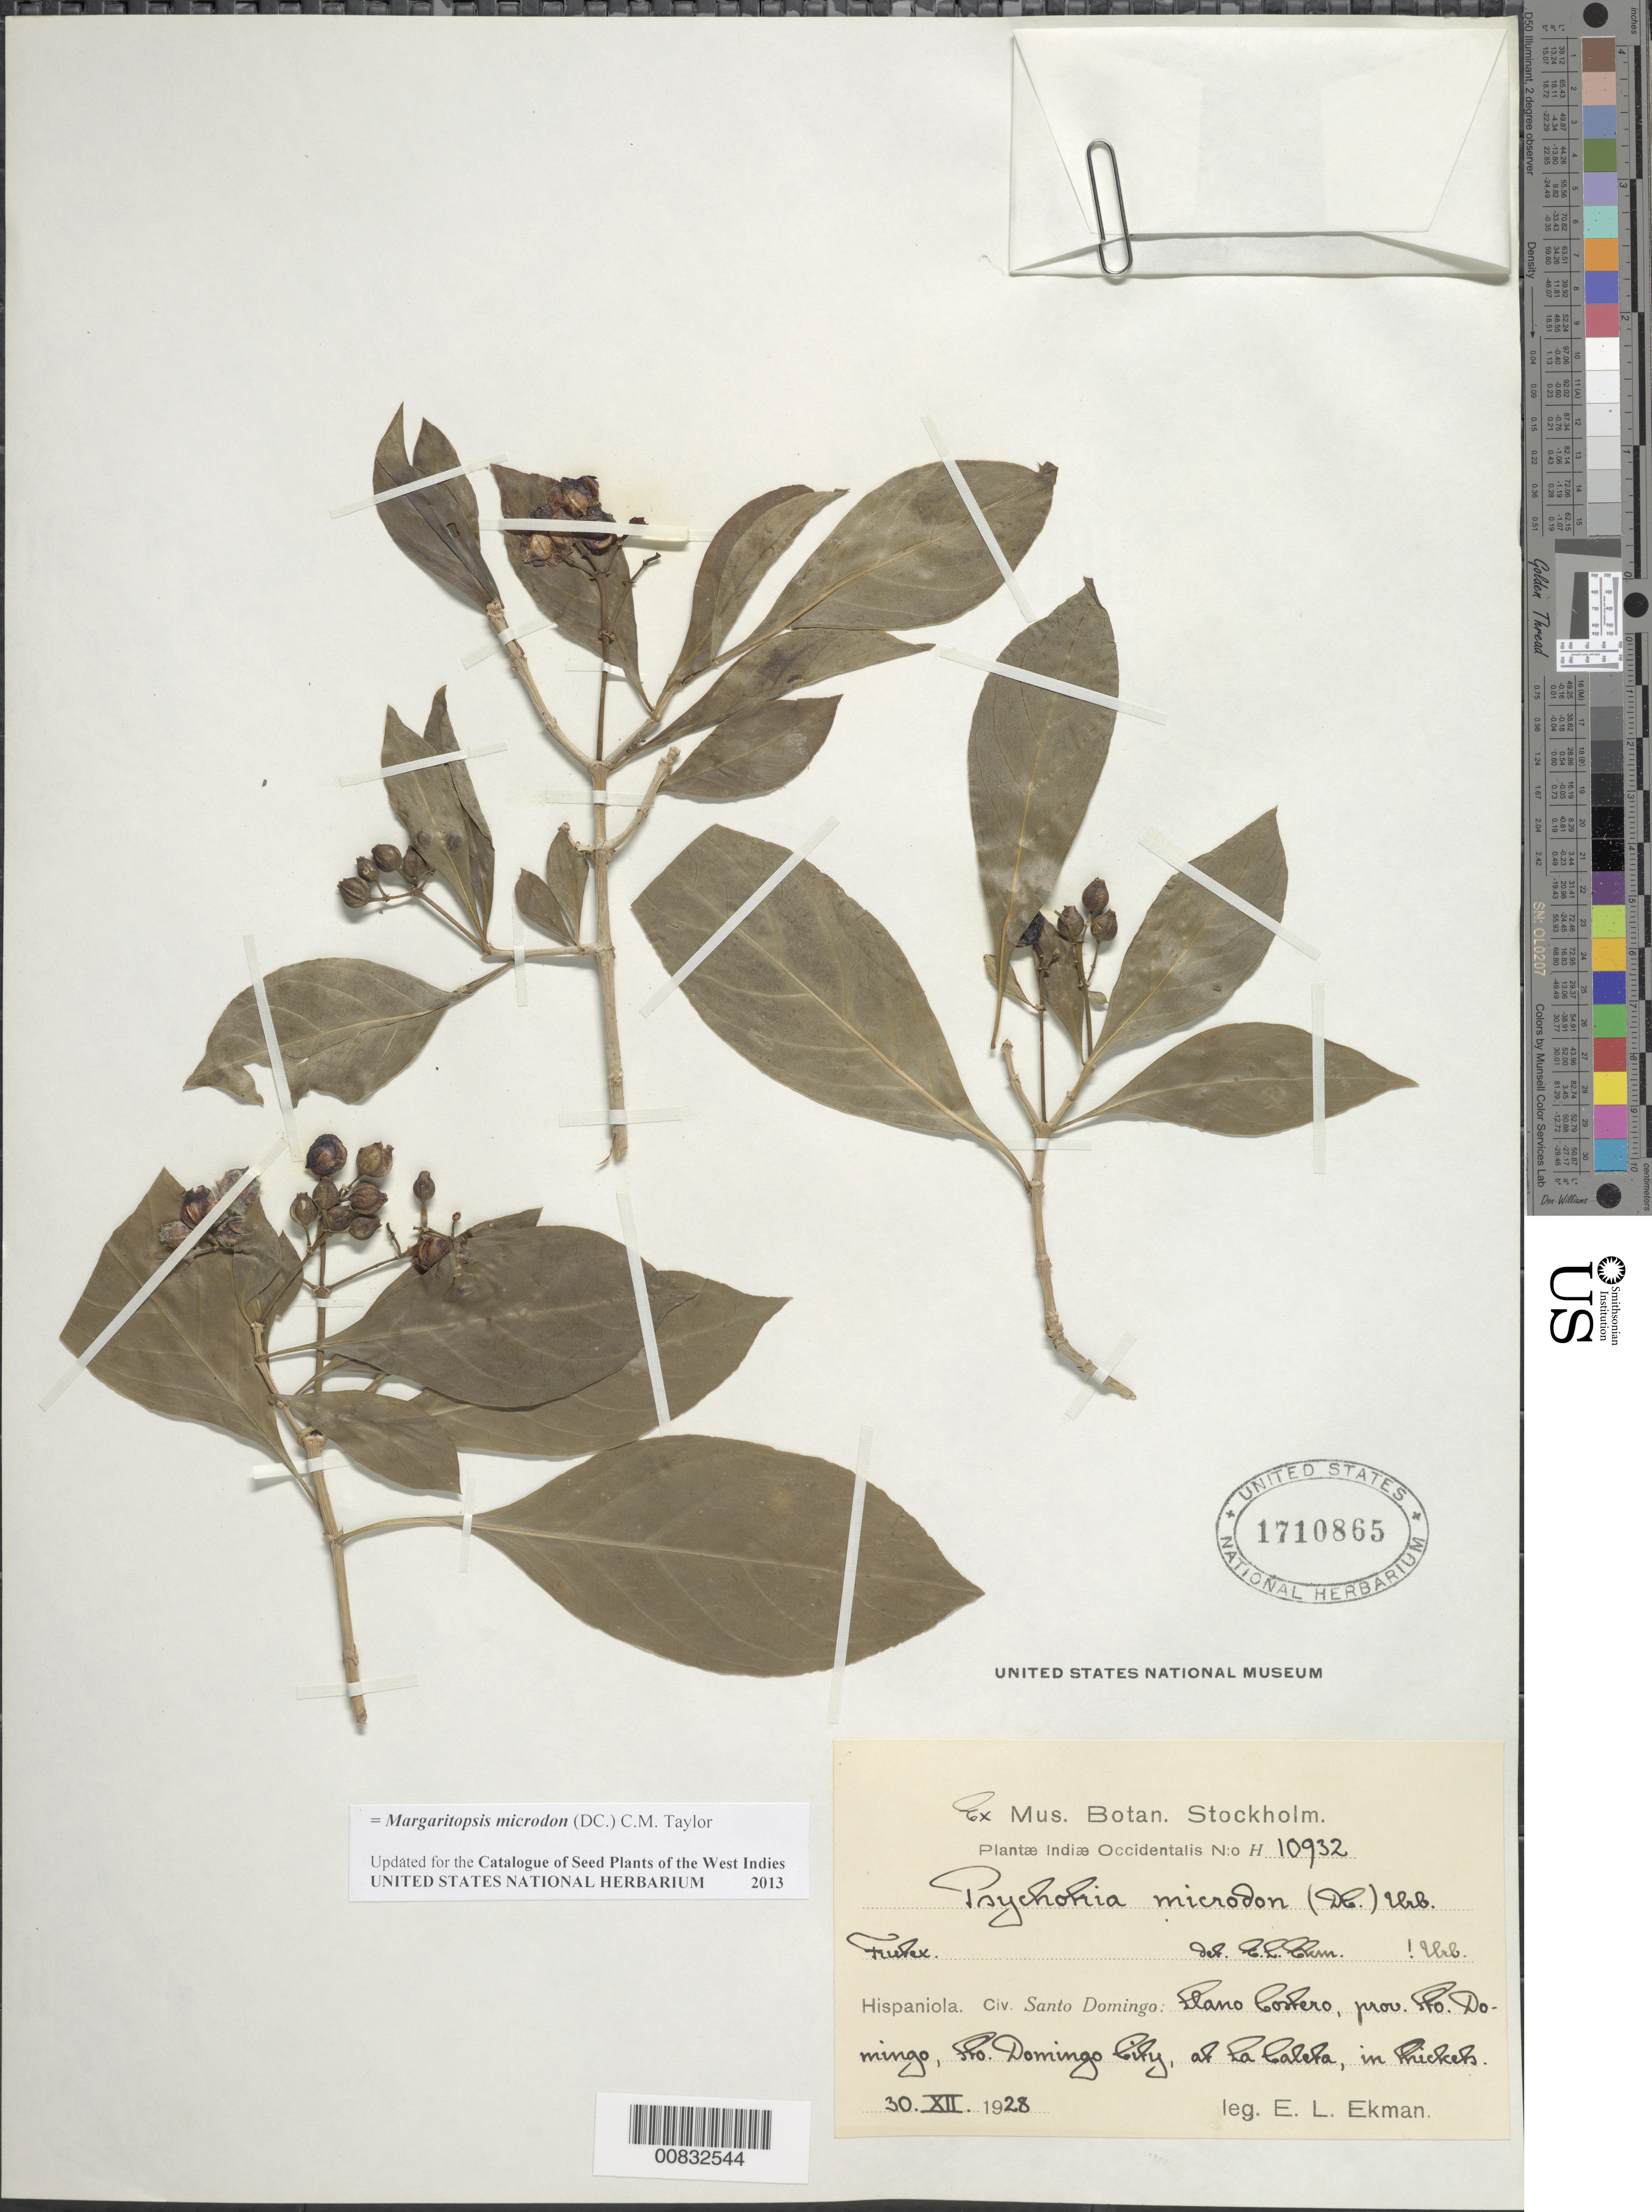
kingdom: Plantae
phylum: Tracheophyta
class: Magnoliopsida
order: Gentianales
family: Rubiaceae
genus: Margaritopsis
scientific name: Margaritopsis microdon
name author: (DC.) C.M. Taylor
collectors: E. L. Ekman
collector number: H 10932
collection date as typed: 30 Dec 1928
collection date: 1928-12-30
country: Dominican Republic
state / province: Distrito Nacional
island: Hispaniola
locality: Llano Costero, Santo Domingo City, at La Caleta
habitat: In thickets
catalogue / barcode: US 1710865